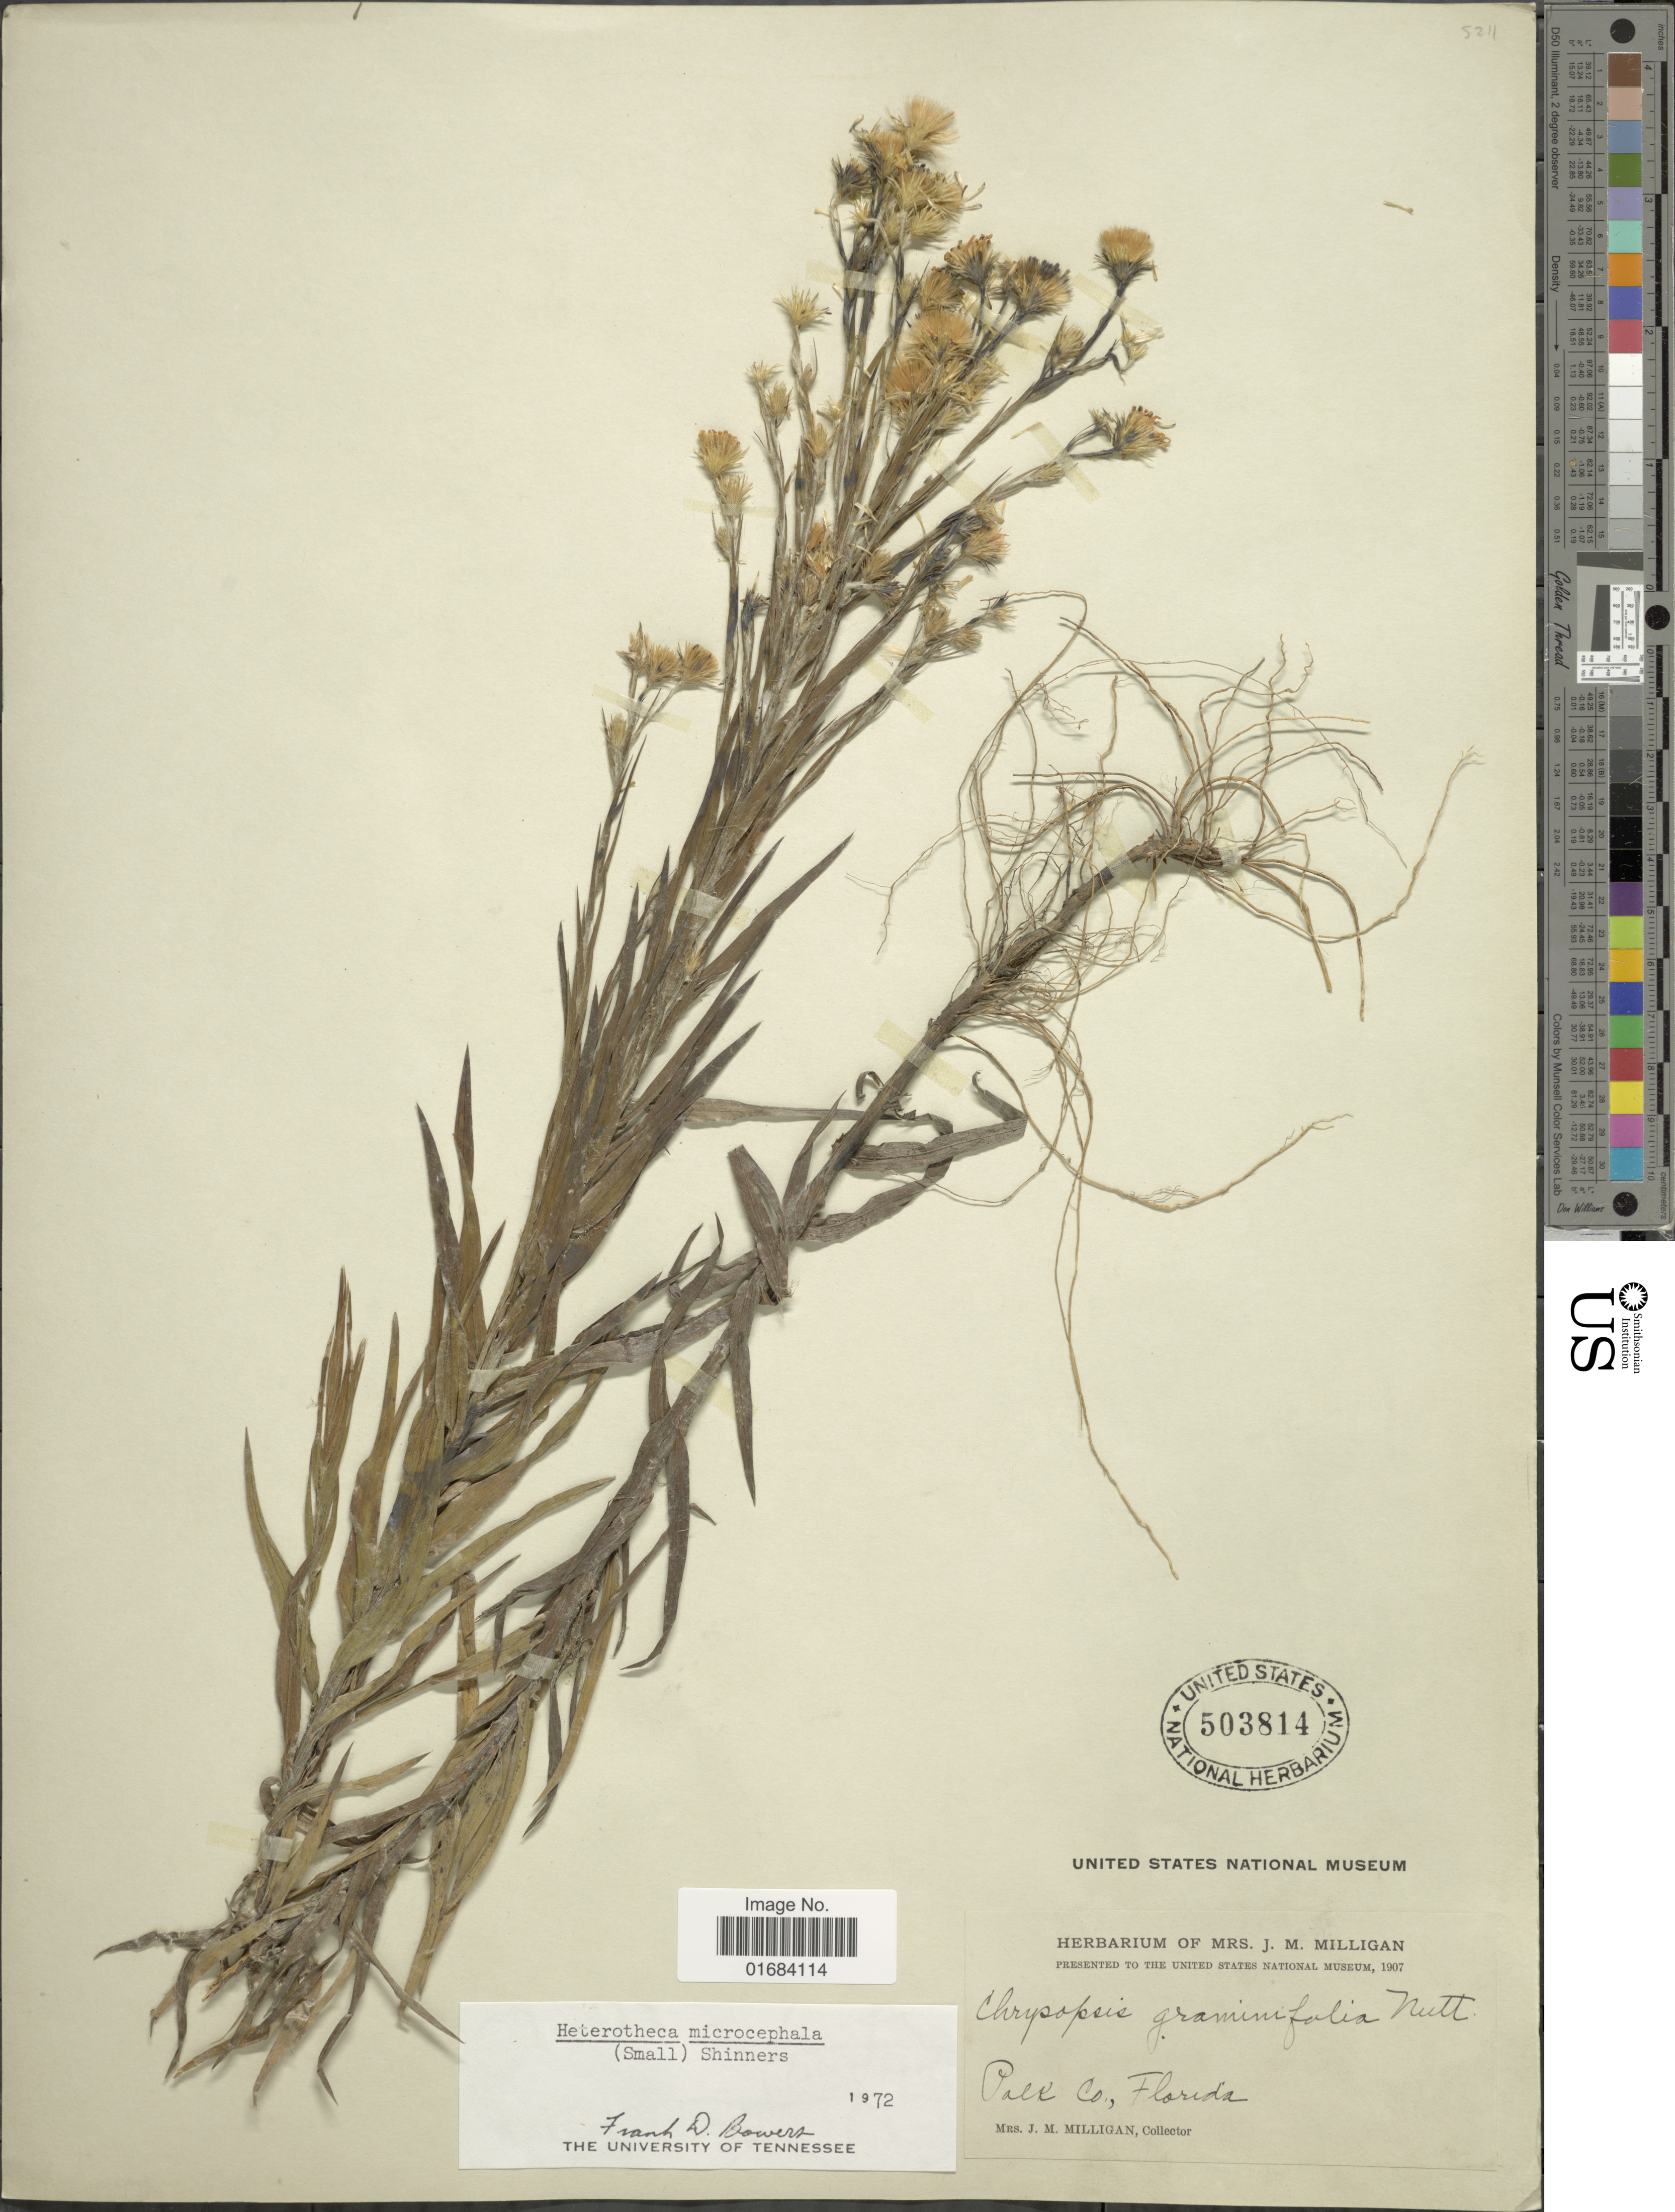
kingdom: Plantae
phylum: Tracheophyta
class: Magnoliopsida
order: Asterales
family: Asteraceae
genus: Pityopsis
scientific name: Pityopsis microcephala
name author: Small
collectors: J. M. Milligan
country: United States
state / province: Florida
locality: Palk Co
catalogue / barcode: US 503814